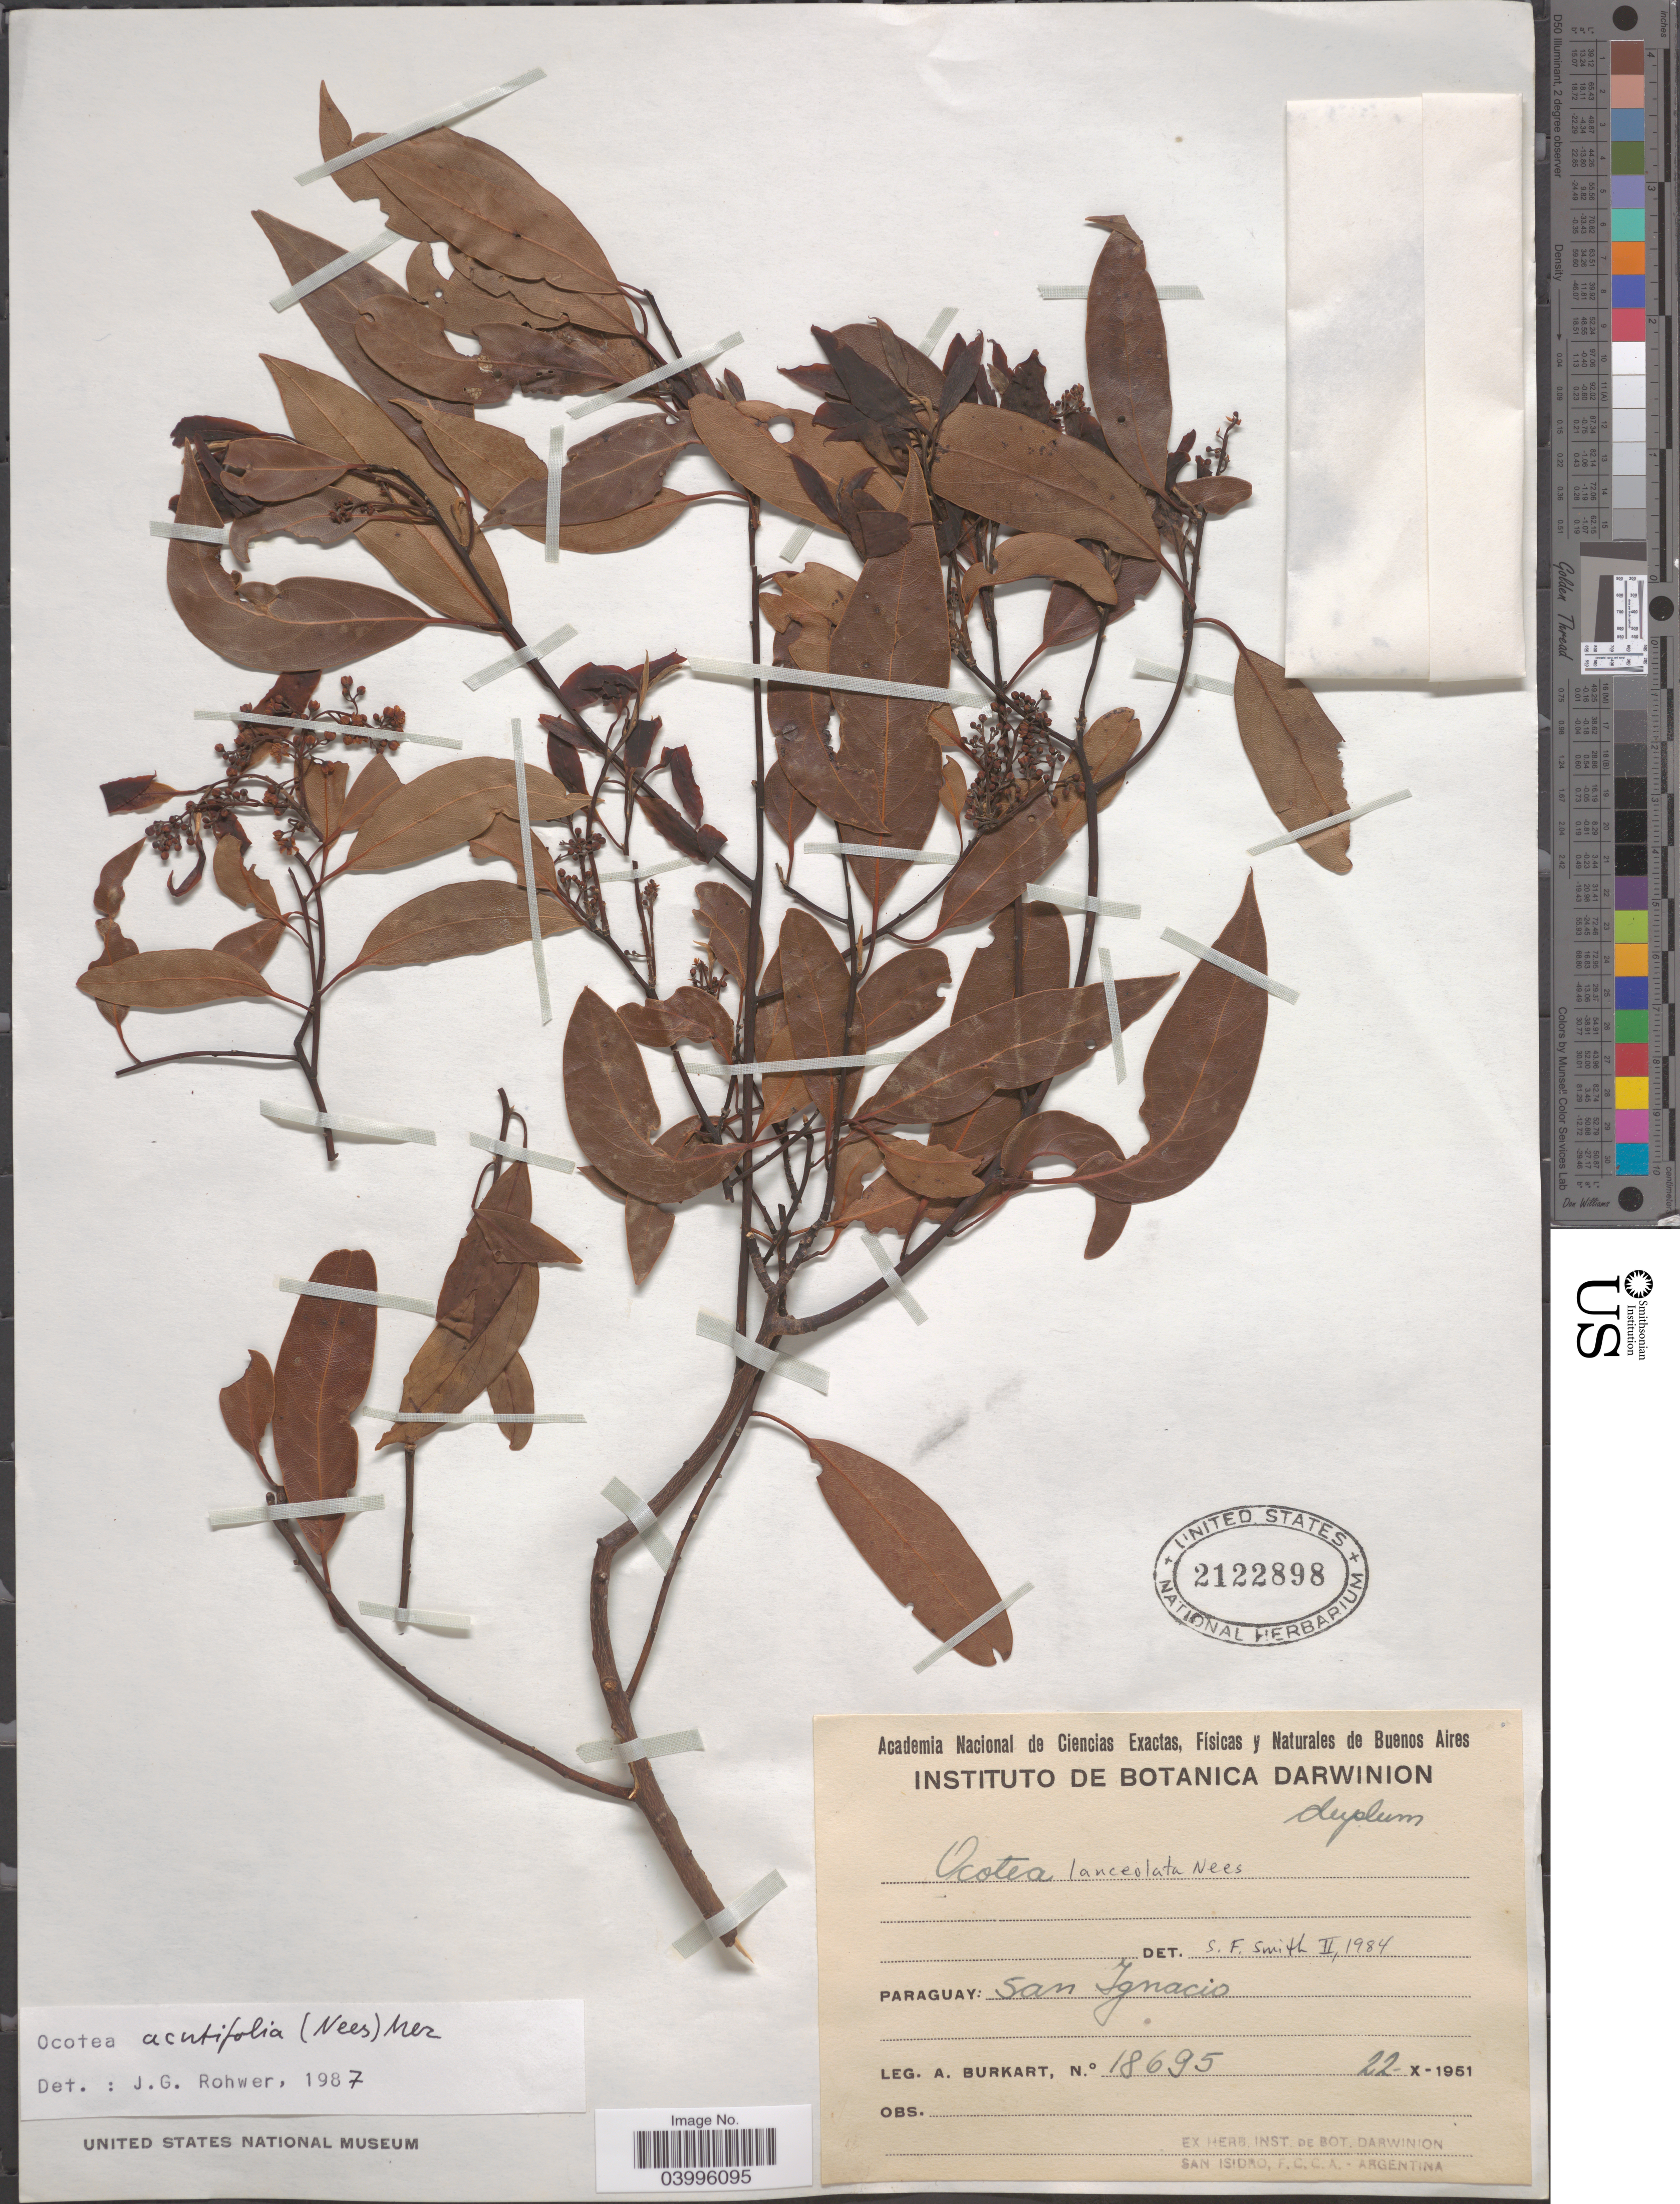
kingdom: Plantae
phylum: Tracheophyta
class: Magnoliopsida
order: Laurales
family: Lauraceae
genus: Ocotea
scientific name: Ocotea acutifolia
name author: (Nees) Mez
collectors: A. E. Burkart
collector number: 18695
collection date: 1951-10-22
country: Paraguay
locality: San Ignacio.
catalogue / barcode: US 2122898